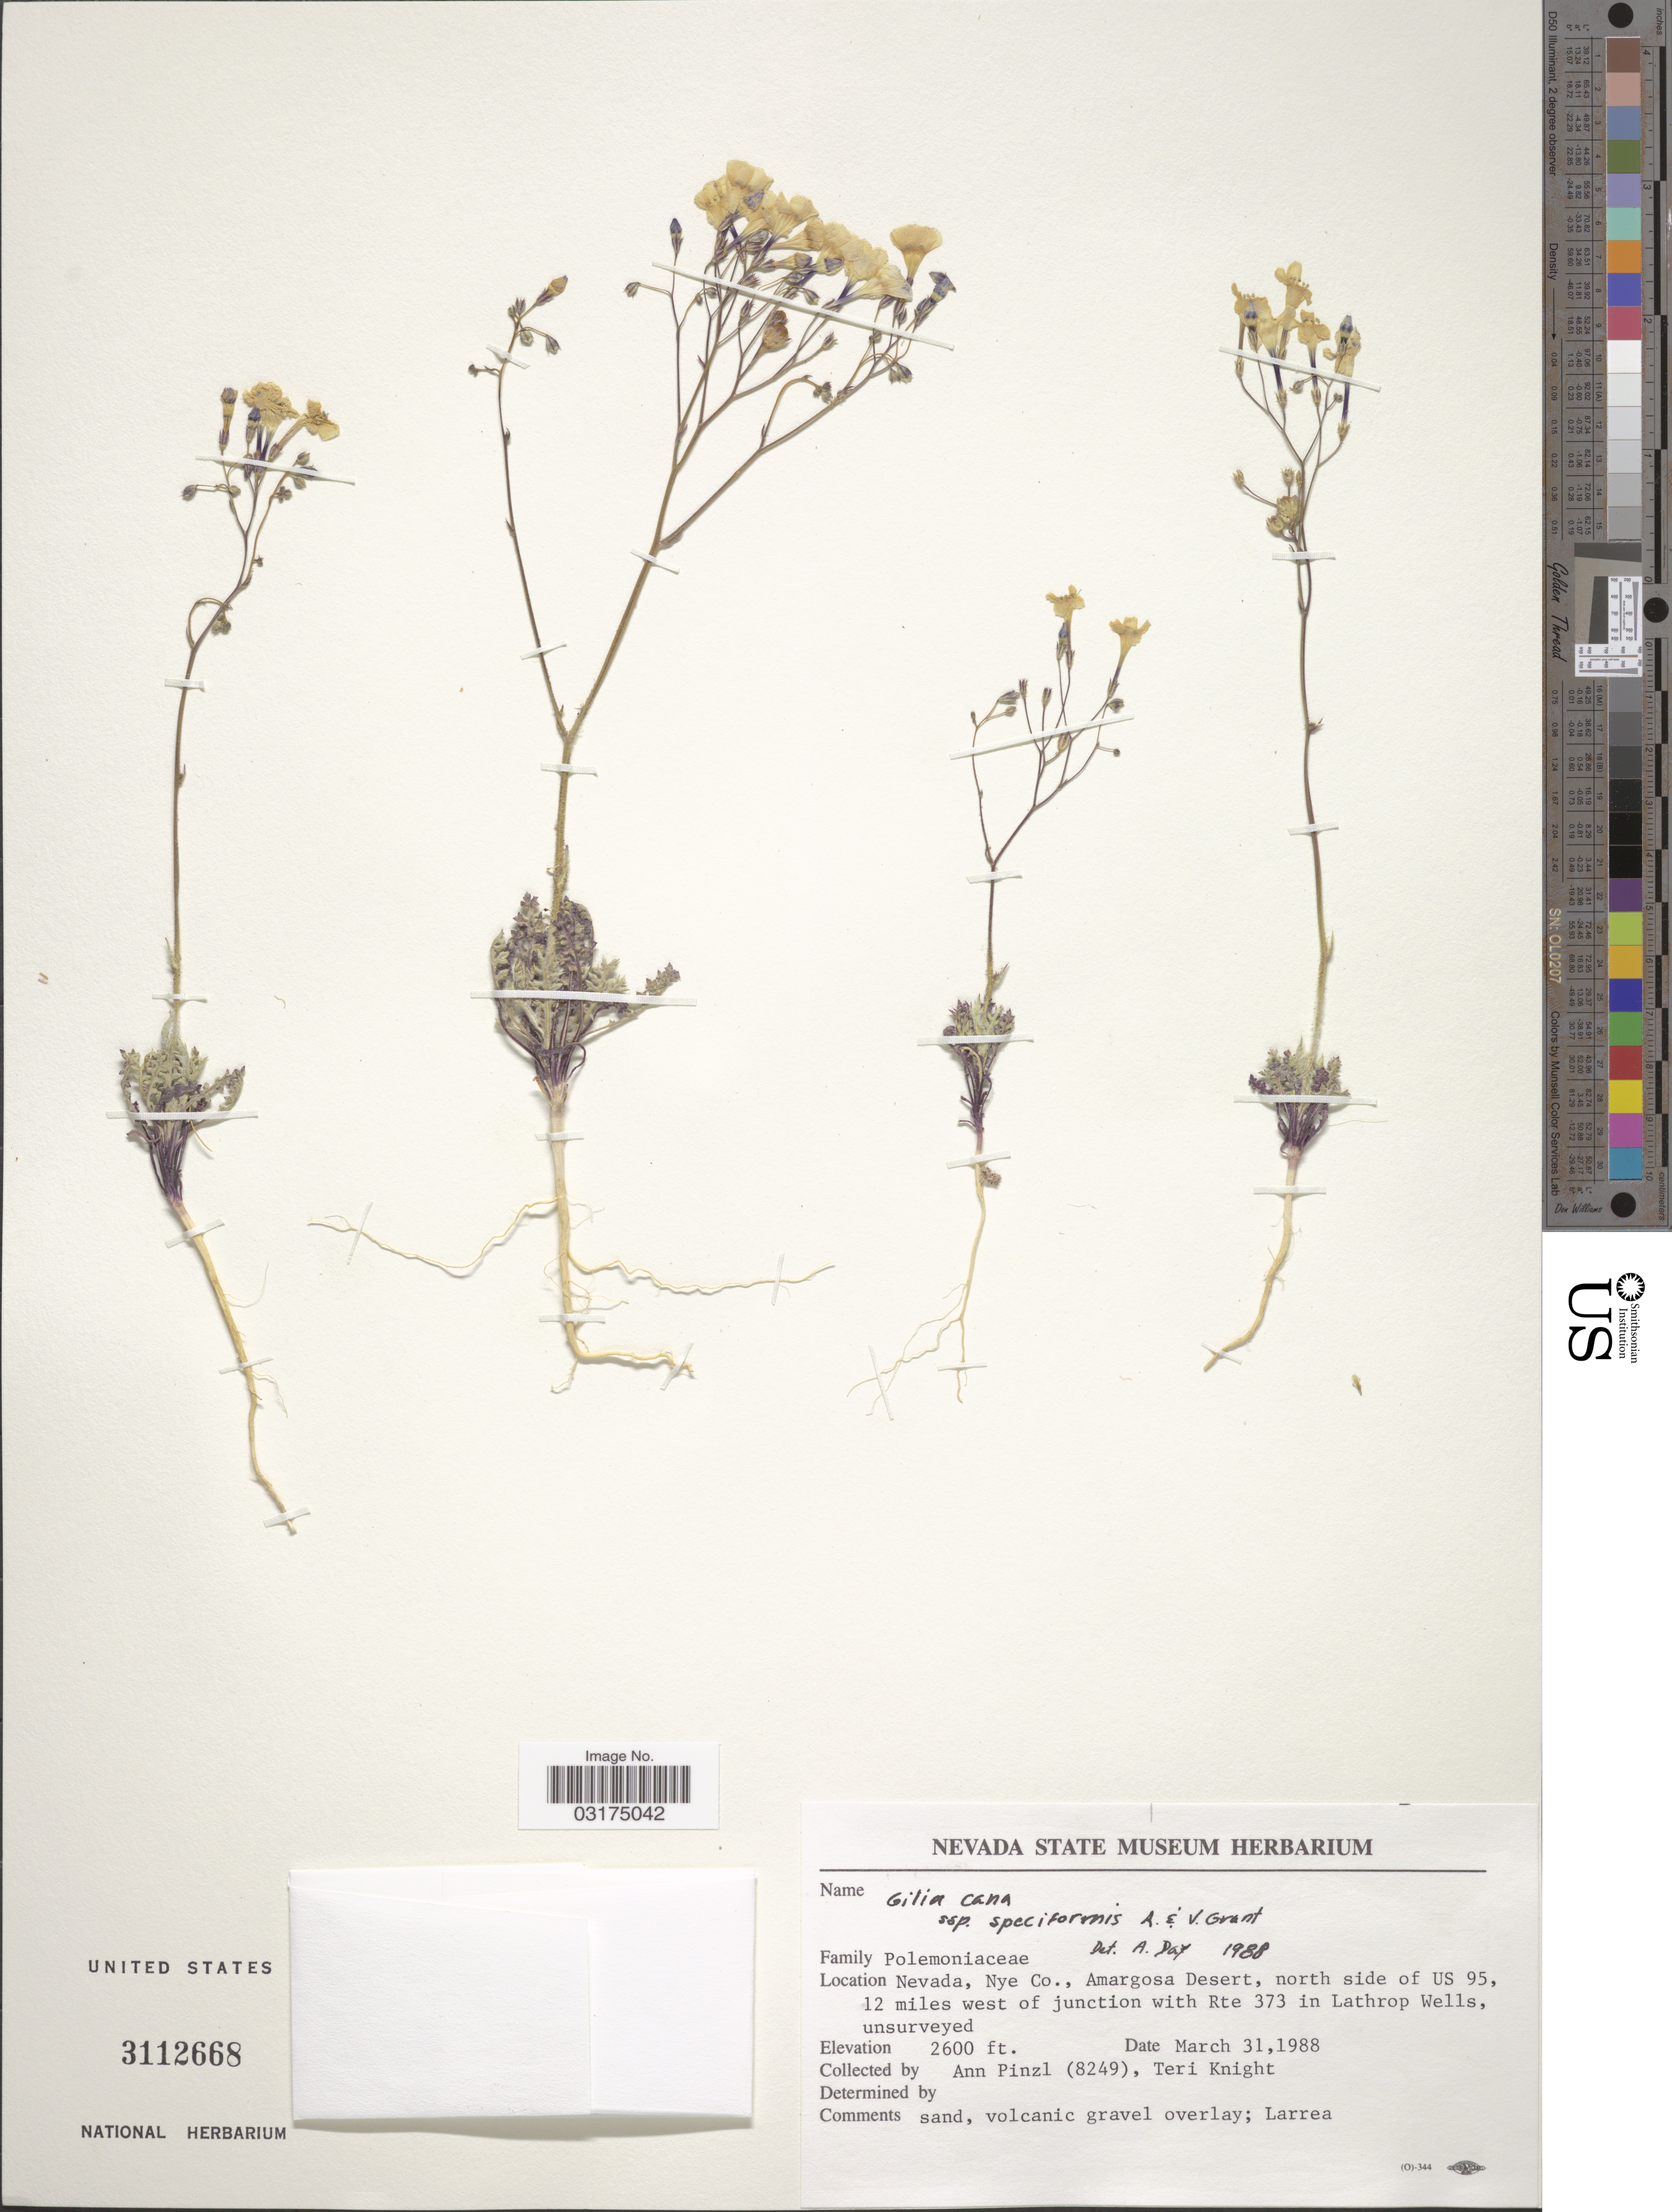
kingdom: Plantae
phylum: Tracheophyta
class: Magnoliopsida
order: Ericales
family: Polemoniaceae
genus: Gilia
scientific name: Gilia cana subsp. speciformis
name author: A.D. Grant & V.E. Grant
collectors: A. Pinzl & T. Knight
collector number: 8249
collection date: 1988-03-31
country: United States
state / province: Nevada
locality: Nye Co., Amargosa Desert, north side of US 95, 12 miles west of junction with Rte 373 in Lathrop Wells.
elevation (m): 792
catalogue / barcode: US 3112668